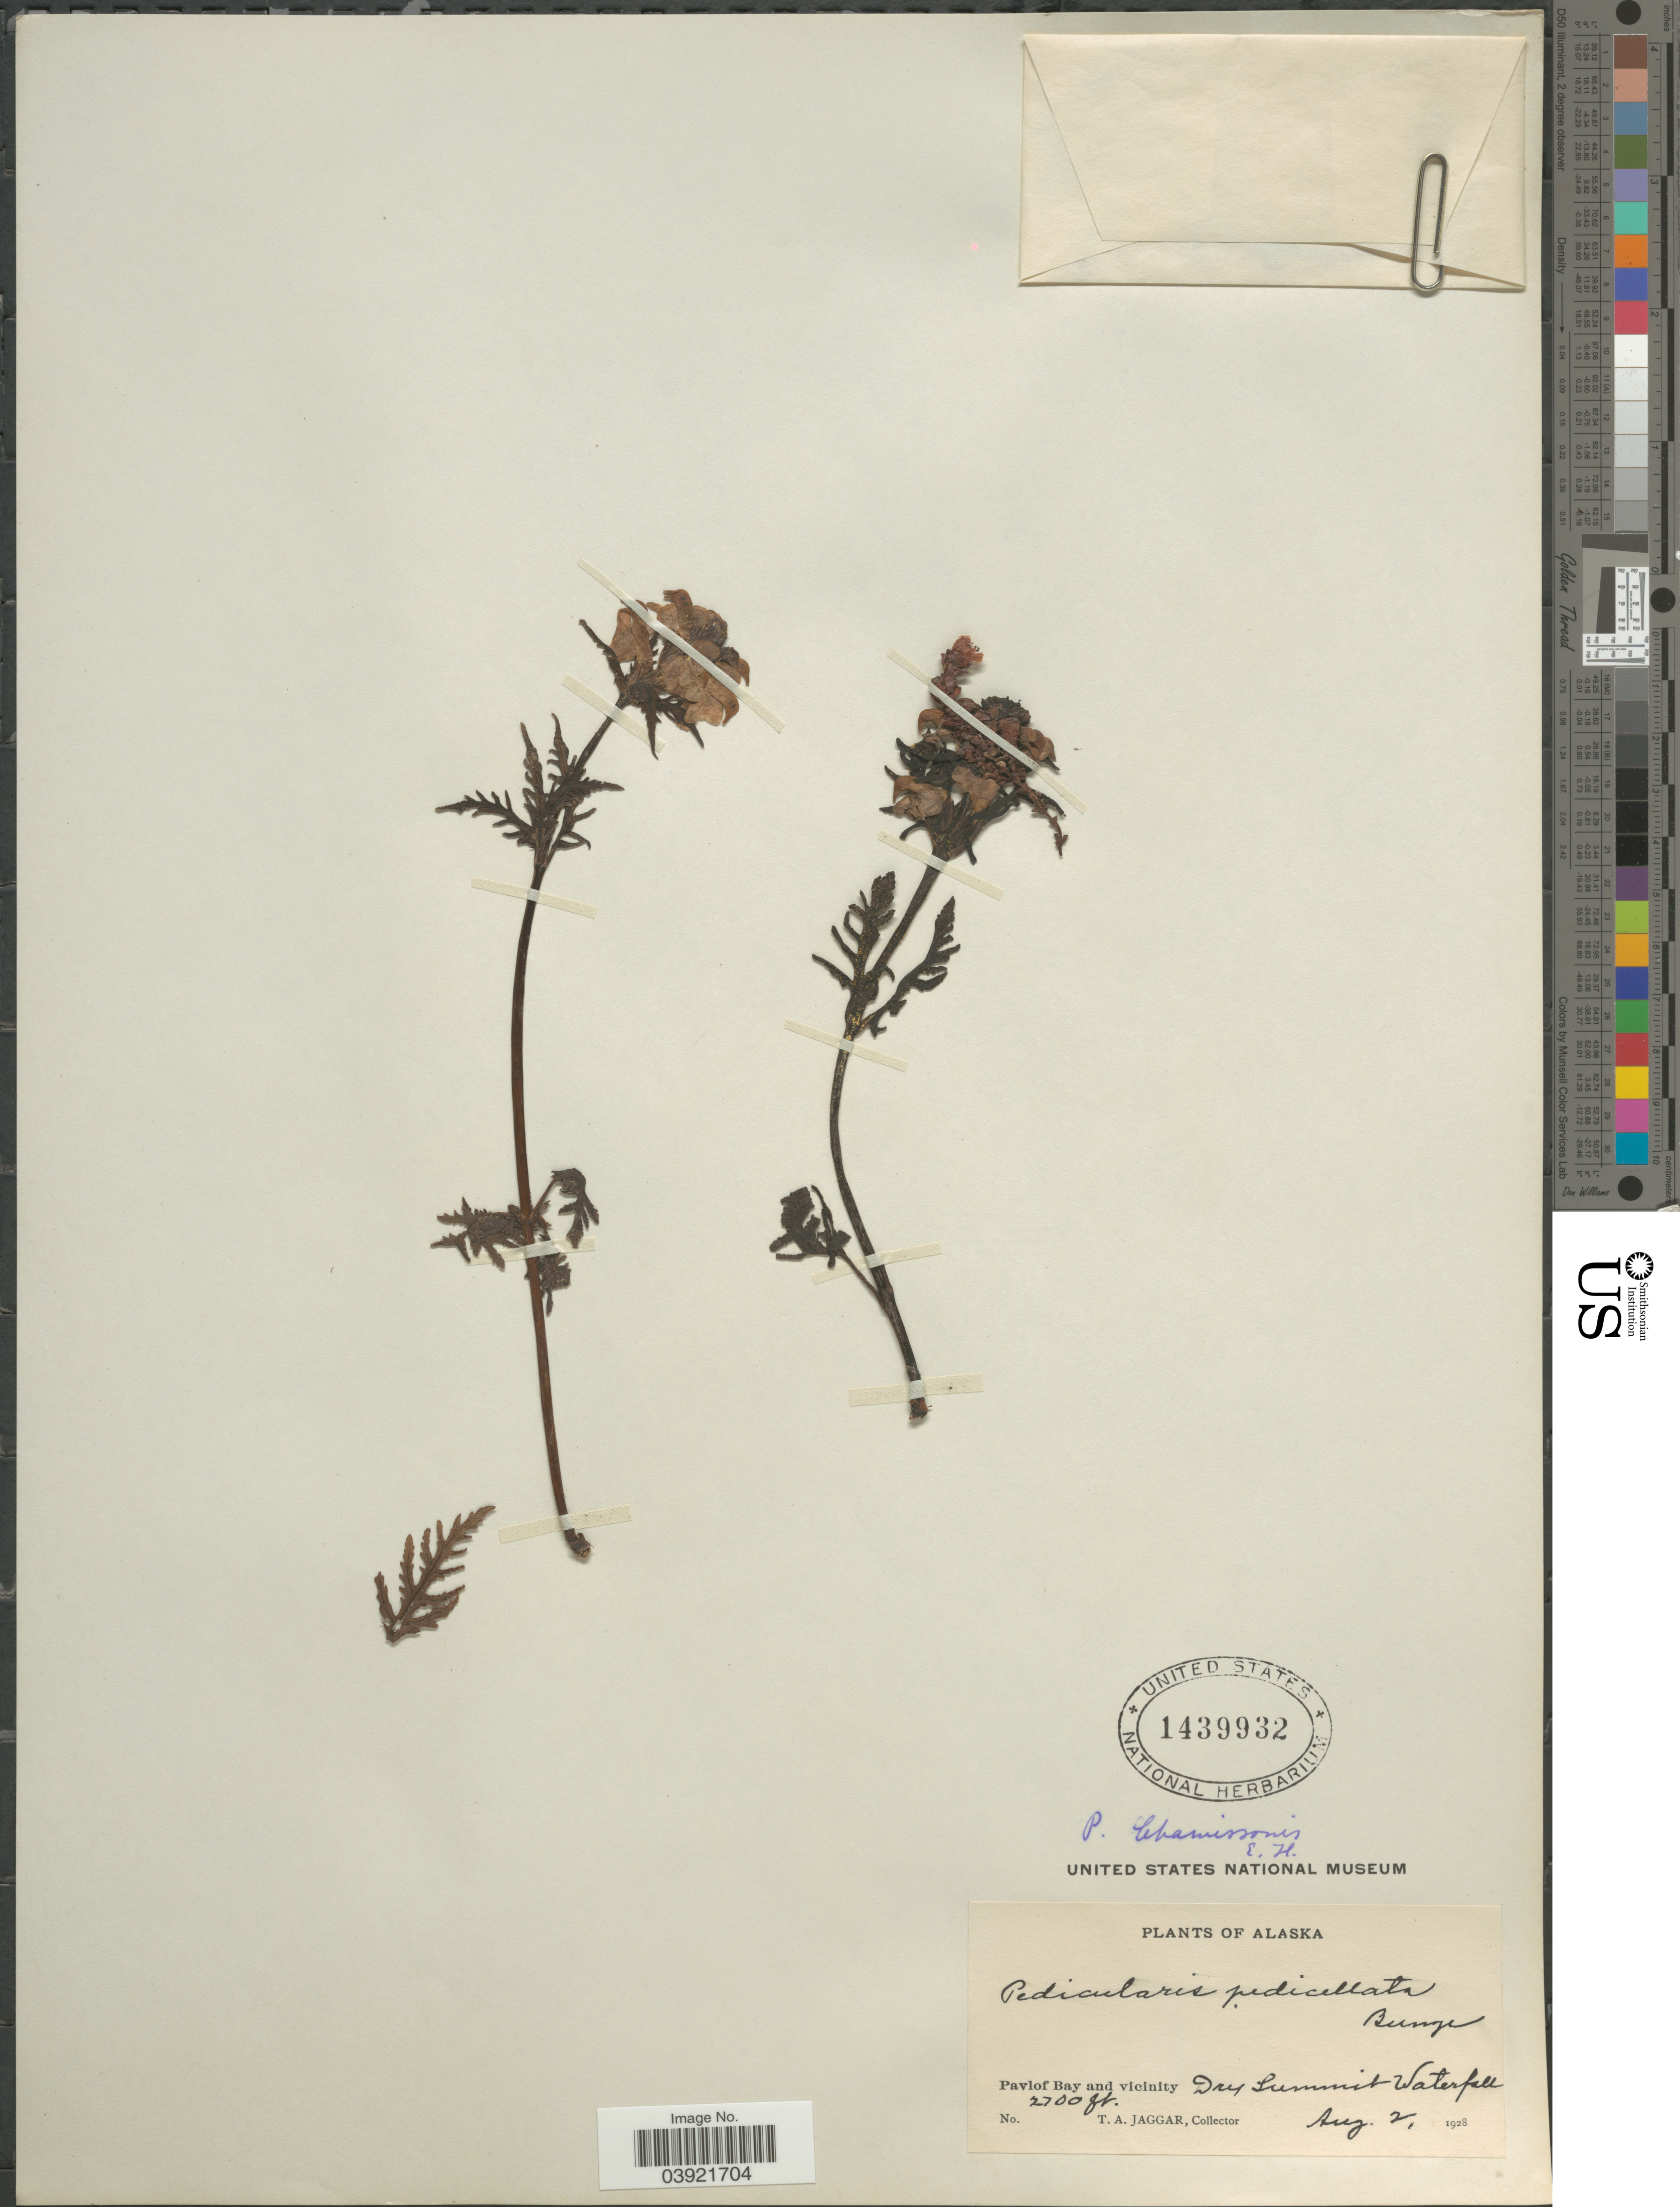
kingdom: Plantae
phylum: Tracheophyta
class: Magnoliopsida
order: Lamiales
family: Orobanchaceae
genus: Pedicularis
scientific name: Pedicularis chamissonis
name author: Steven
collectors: T. Jaggar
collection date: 1928-08-02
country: United States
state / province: Alaska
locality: Pavlof Bay and vicinity. Dry Summit Waterfall.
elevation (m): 823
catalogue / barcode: US 1439932